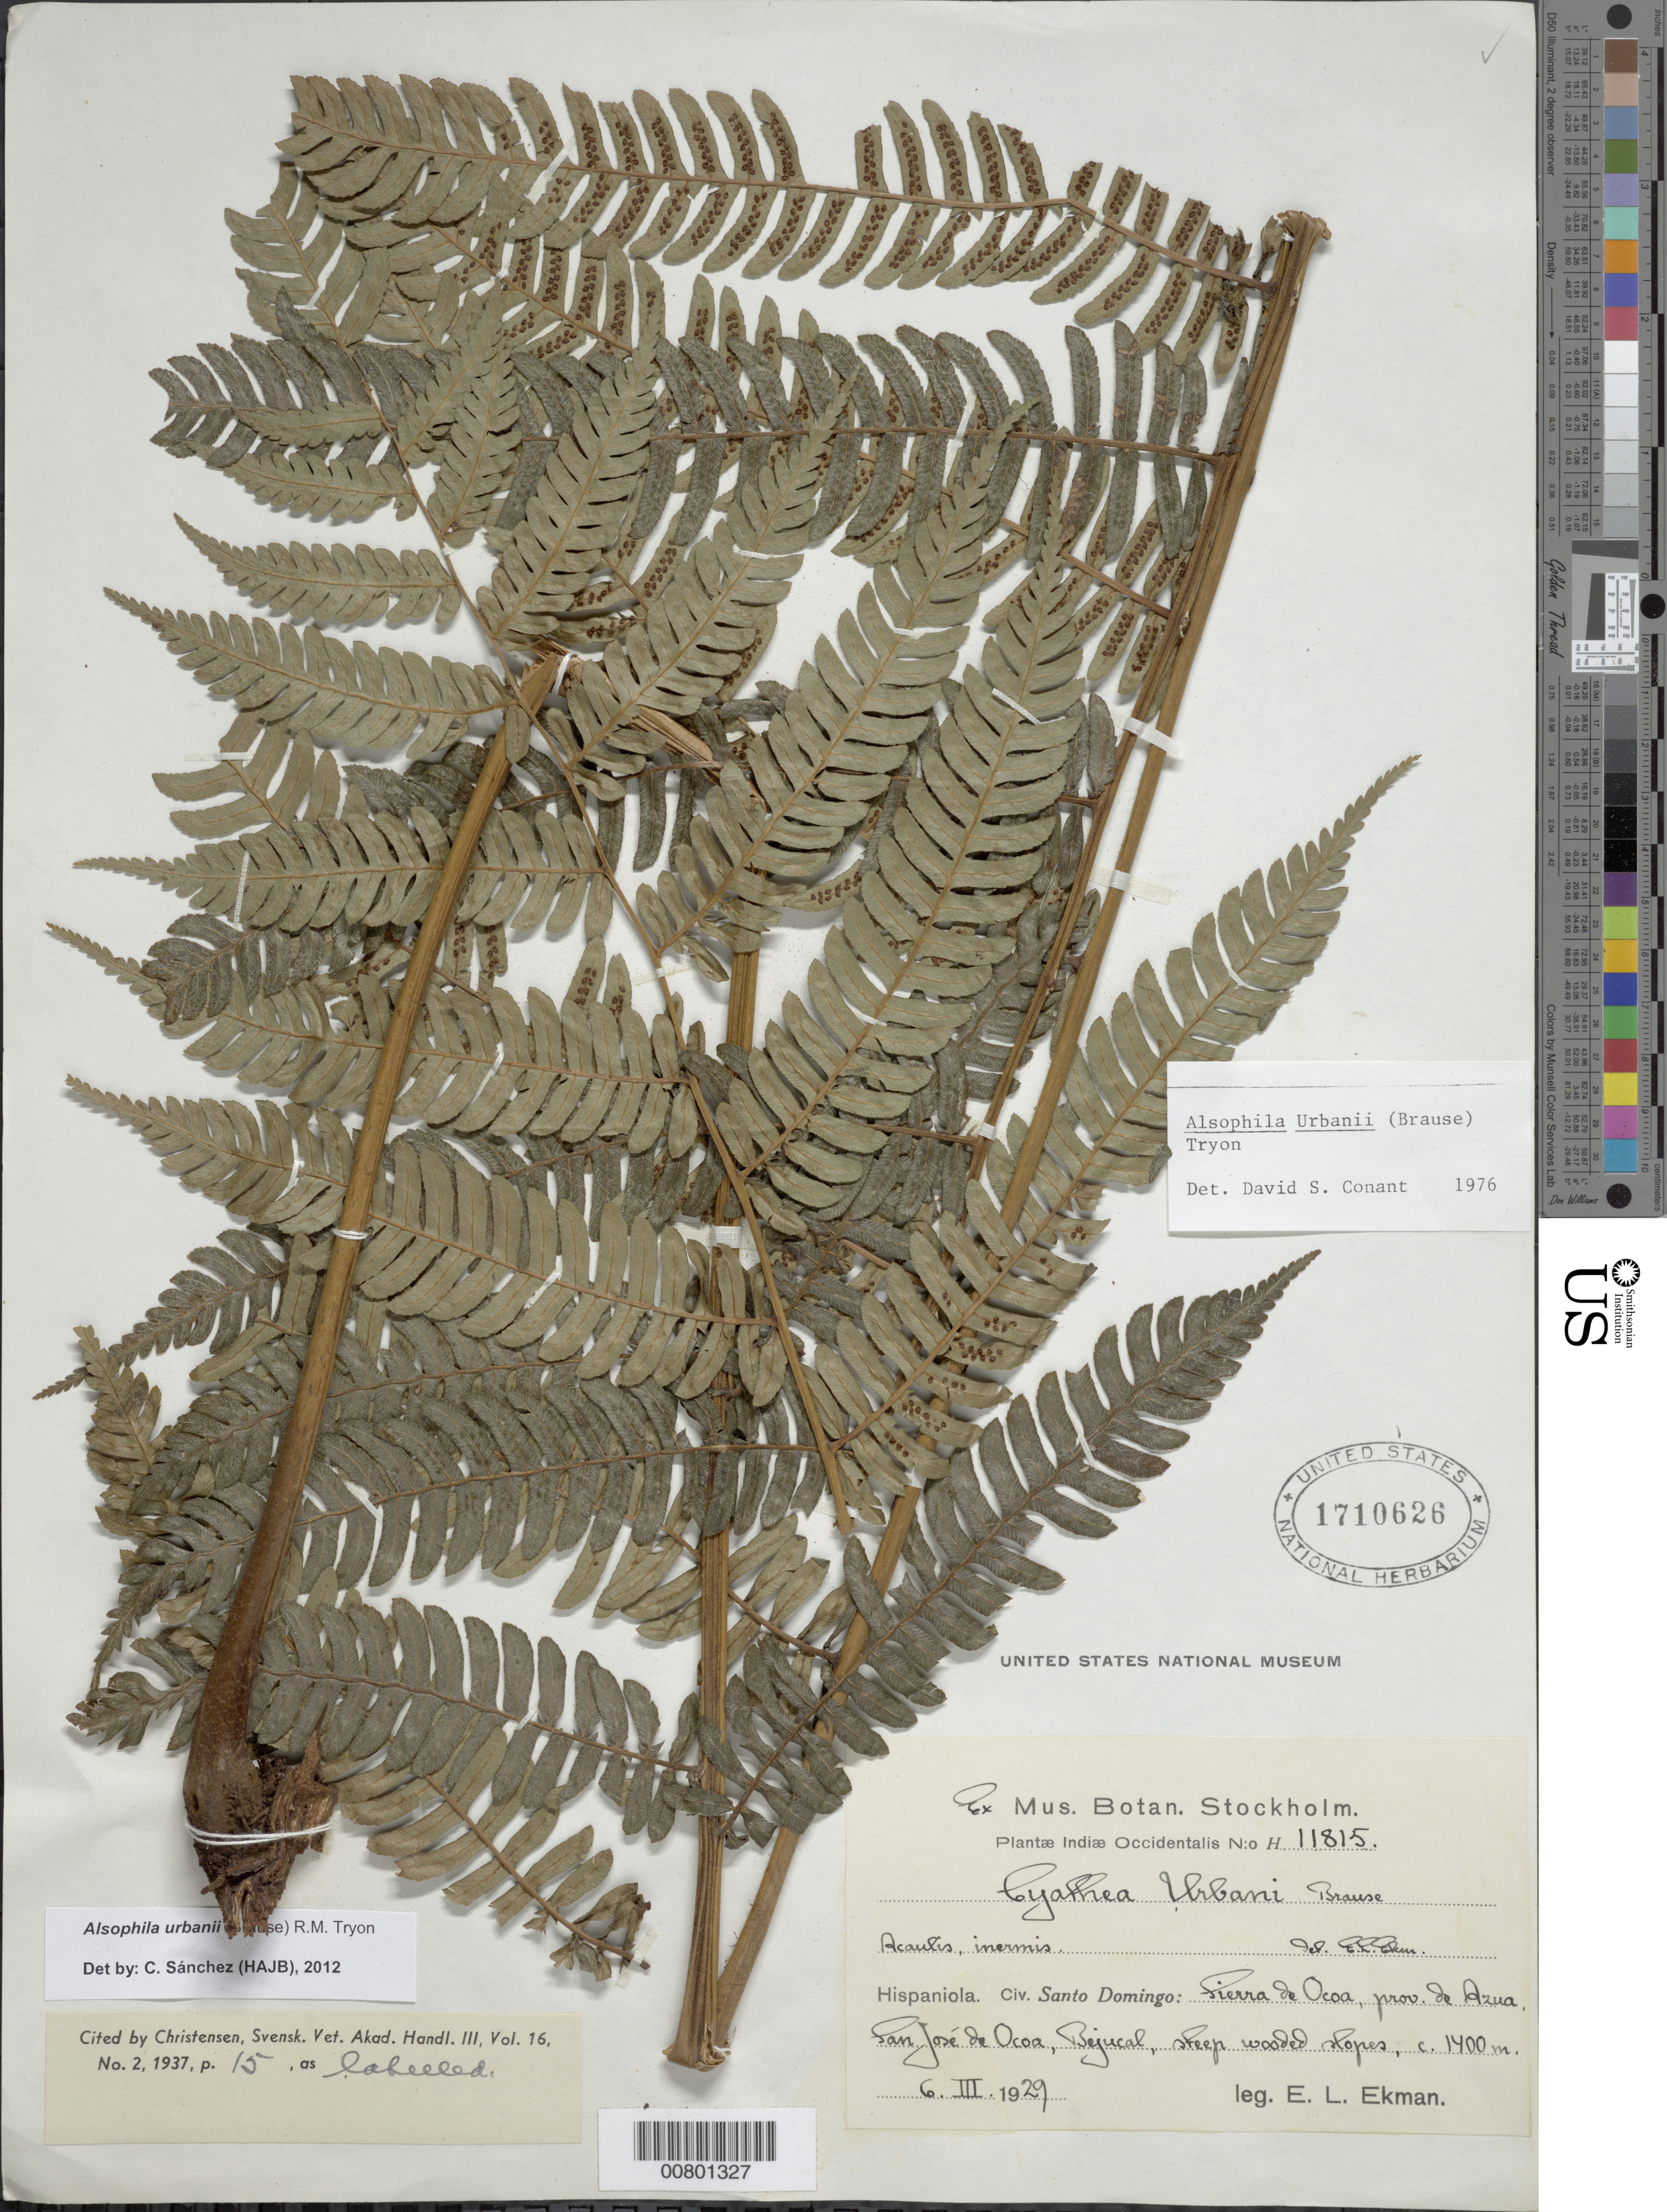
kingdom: Plantae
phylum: Tracheophyta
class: Polypodiopsida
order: Cyatheales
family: Cyatheaceae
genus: Alsophila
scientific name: Alsophila urbanii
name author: (Brause) R.M. Tryon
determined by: Conant, D. S.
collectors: E. L. Ekman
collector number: H 11815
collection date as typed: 06 Mar 1929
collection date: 1929-03-06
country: Dominican Republic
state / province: Azua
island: Hispaniola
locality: Sierra de Ocoa, San José de Ocoa, Bejucal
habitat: Steep wooded slopes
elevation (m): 1400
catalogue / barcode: US 1710626